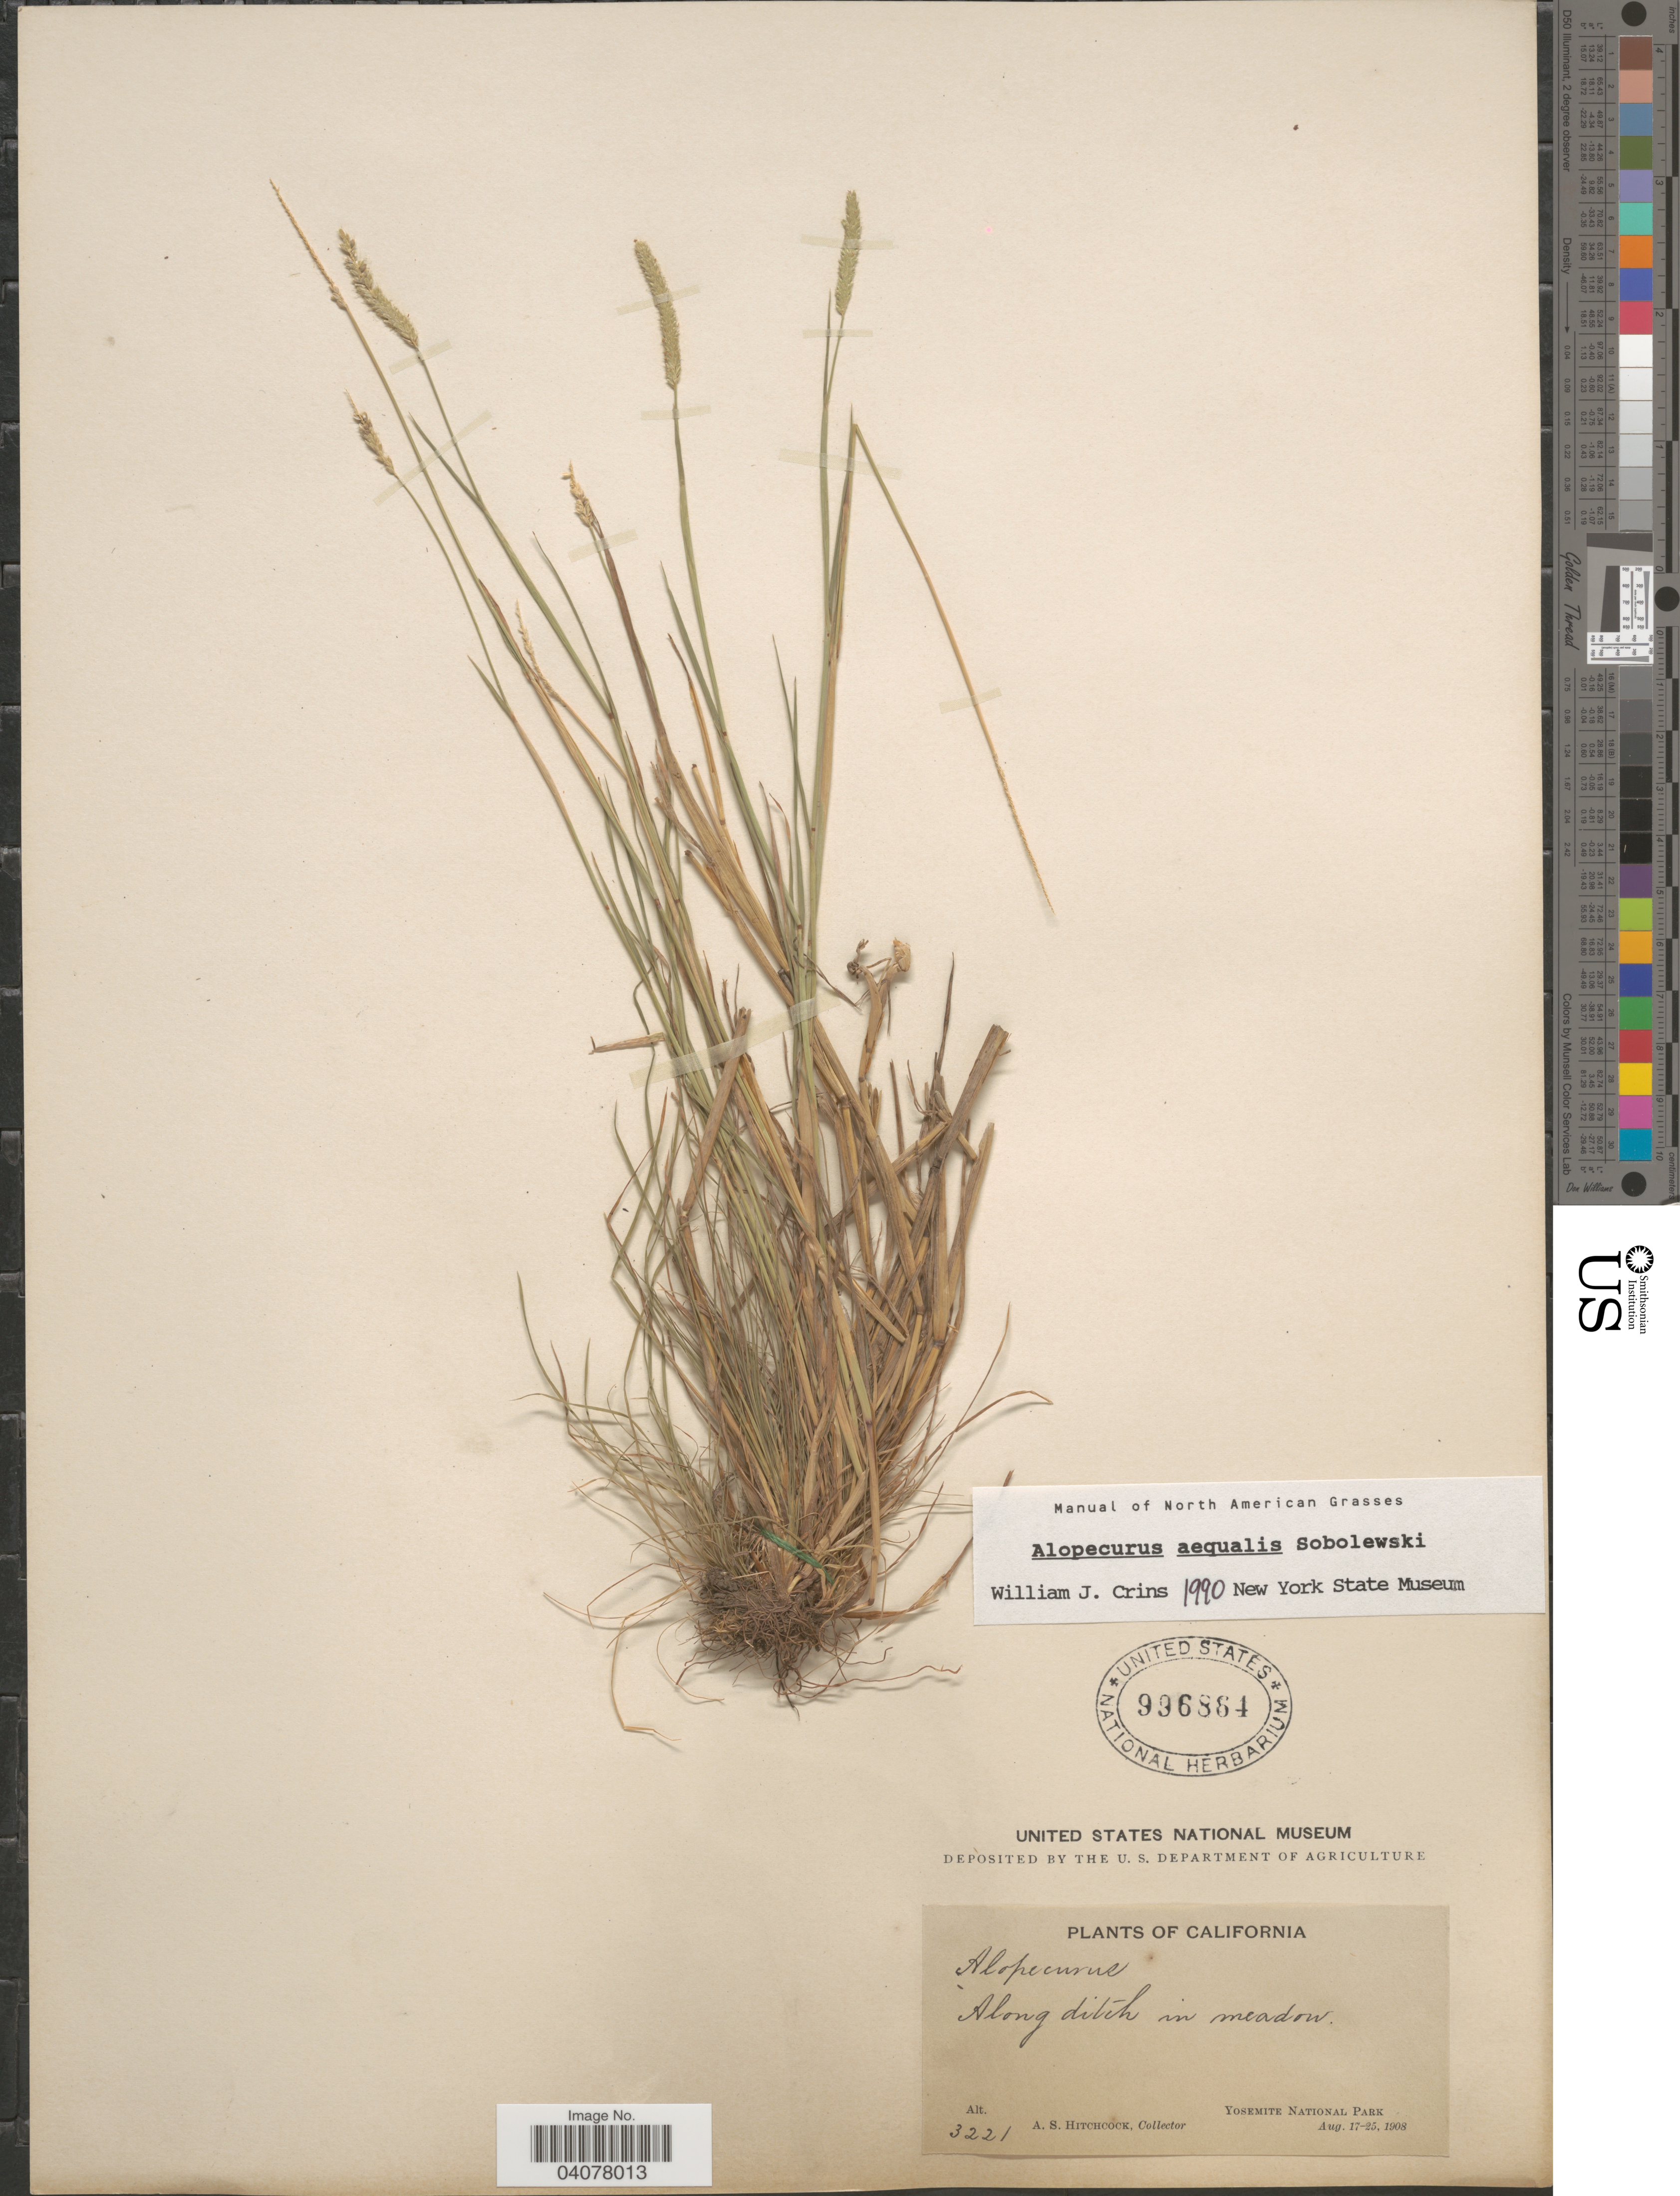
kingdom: Plantae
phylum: Tracheophyta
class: Liliopsida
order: Poales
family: Poaceae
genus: Alopecurus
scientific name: Alopecurus aequalis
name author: Sobol.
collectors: A. S. Hitchcock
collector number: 3221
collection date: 1908-08-17/1908-08-25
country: United States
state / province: California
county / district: Mariposa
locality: Along ditch in meadow. Yosemite National Park.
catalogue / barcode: US 996864